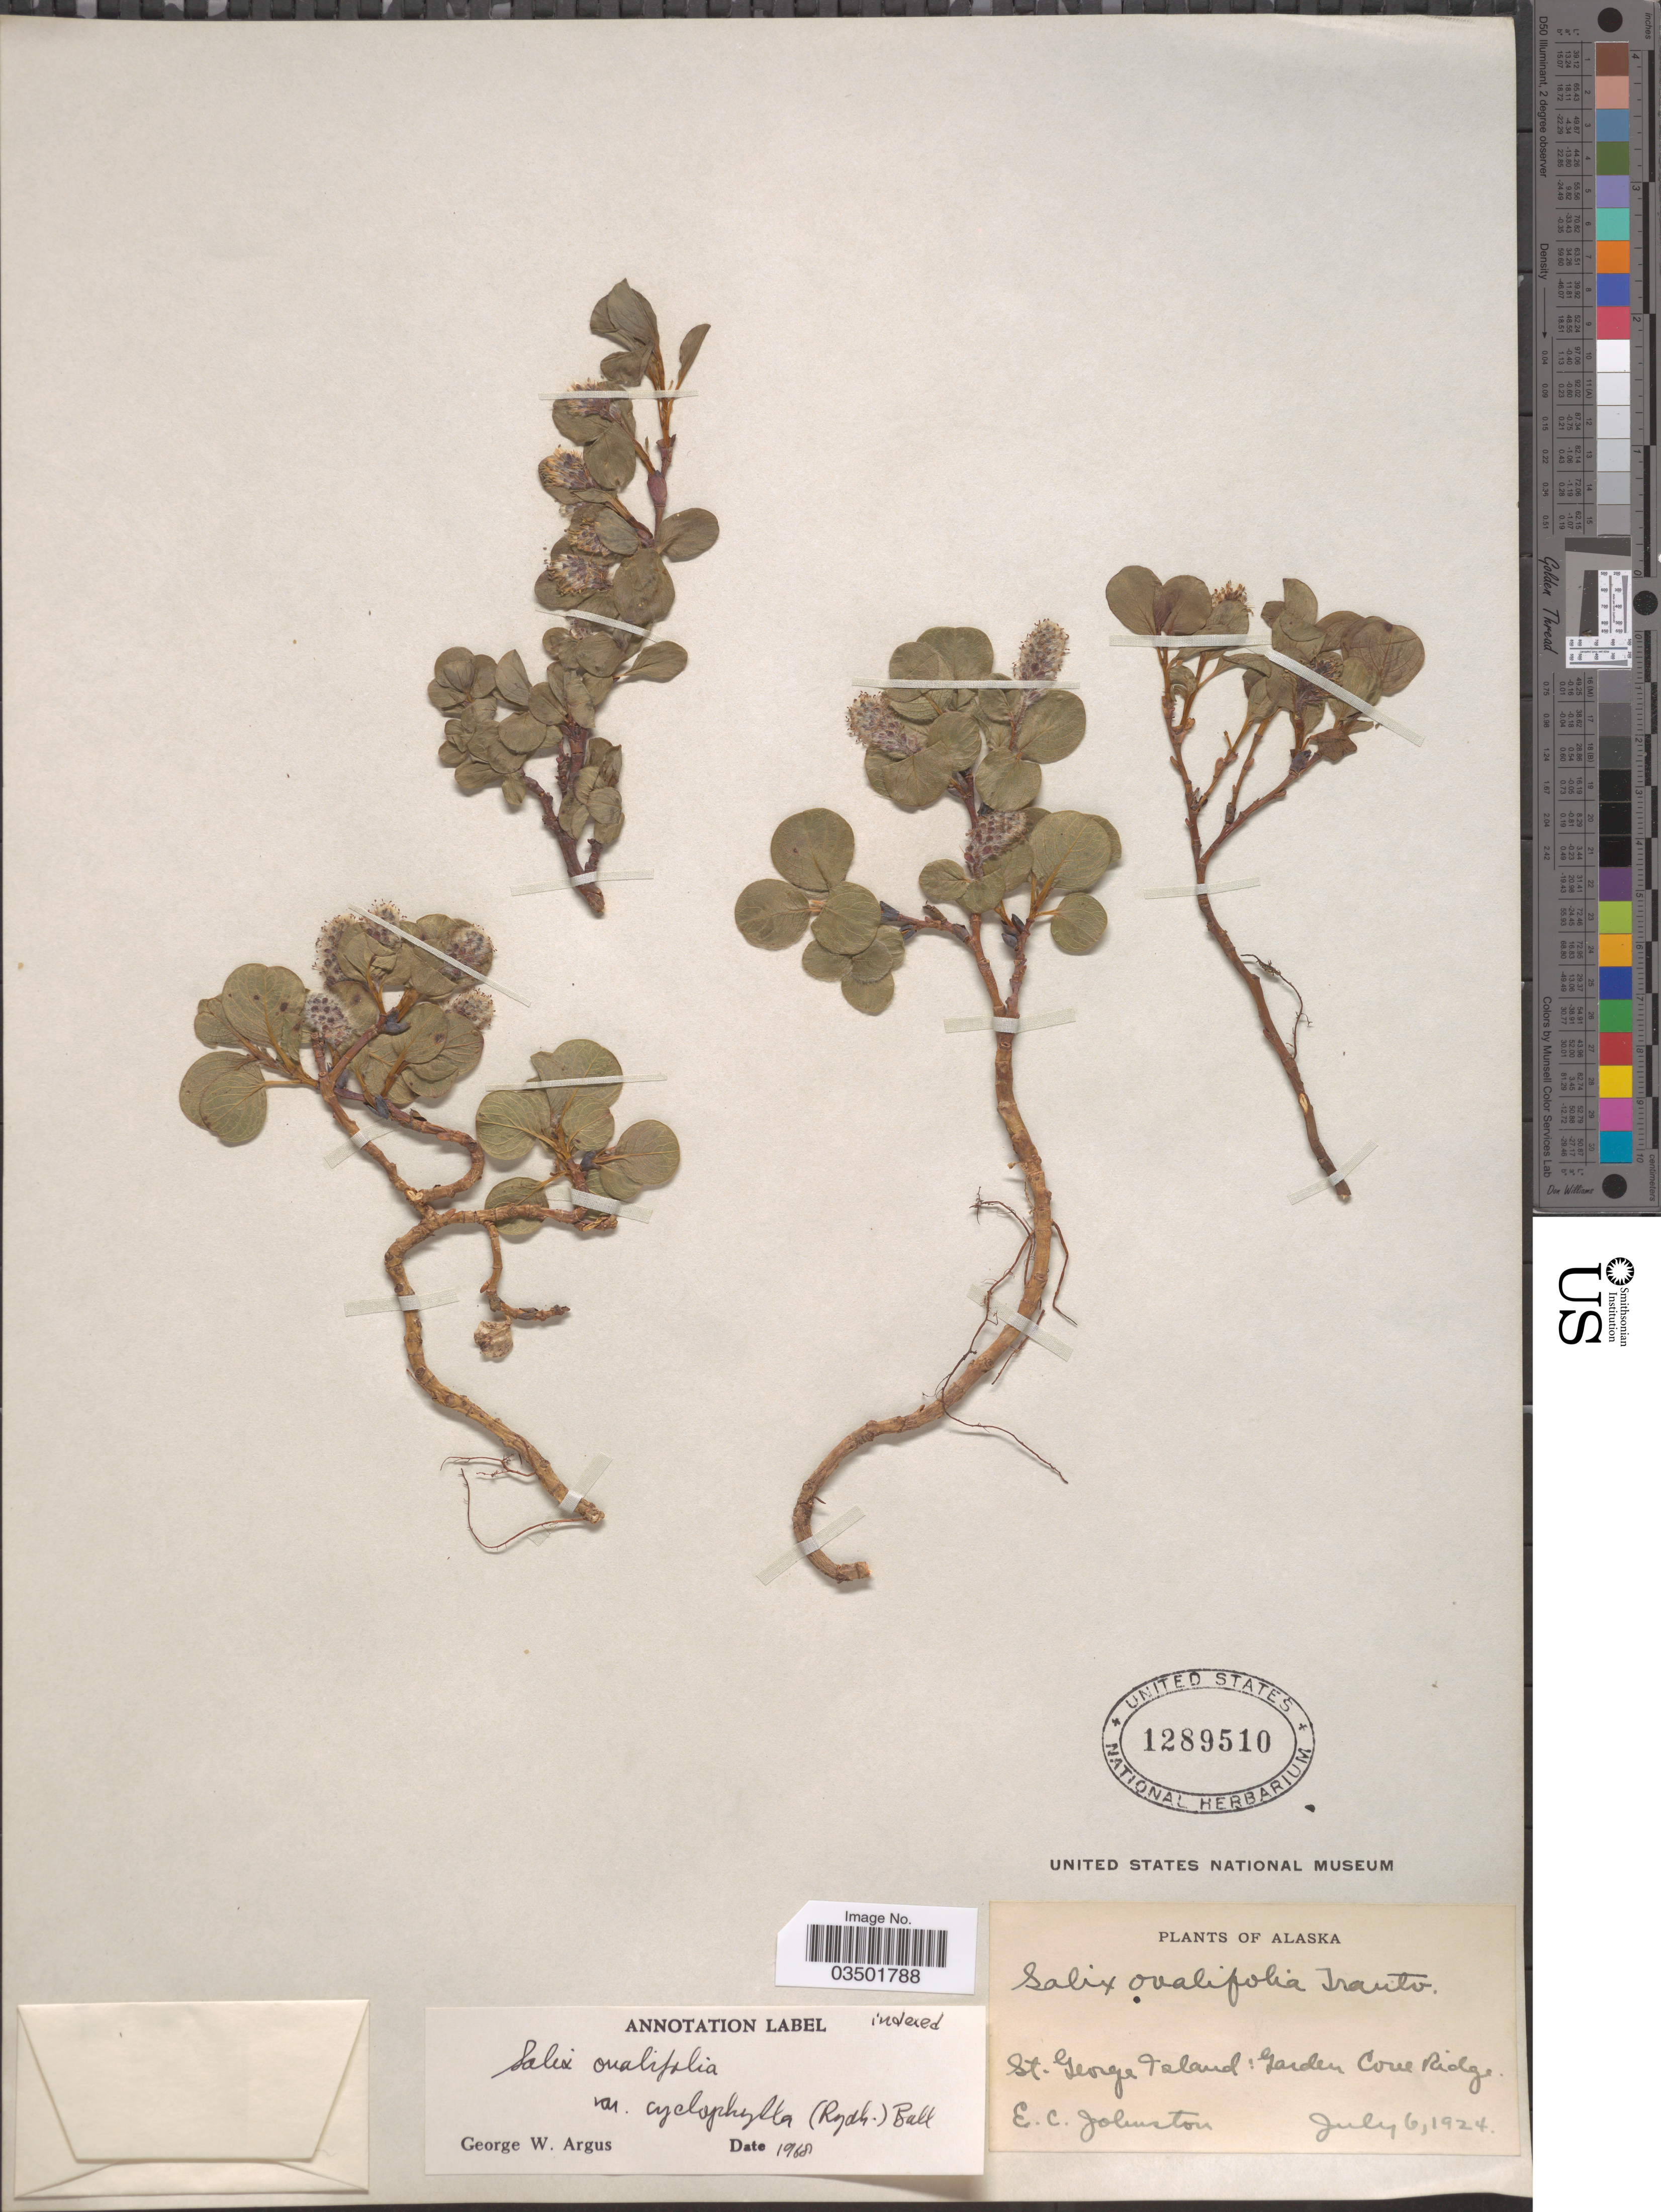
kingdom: Plantae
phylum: Tracheophyta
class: Magnoliopsida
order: Malpighiales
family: Salicaceae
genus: Salix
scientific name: Salix ovalifolia var. cyclophylla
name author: (Rydb.) C.R. Ball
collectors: E. C. Johnston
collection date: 1924-07-06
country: United States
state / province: Alaska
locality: St. George Island: Garden Cow Ridge.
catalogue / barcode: US 1289510